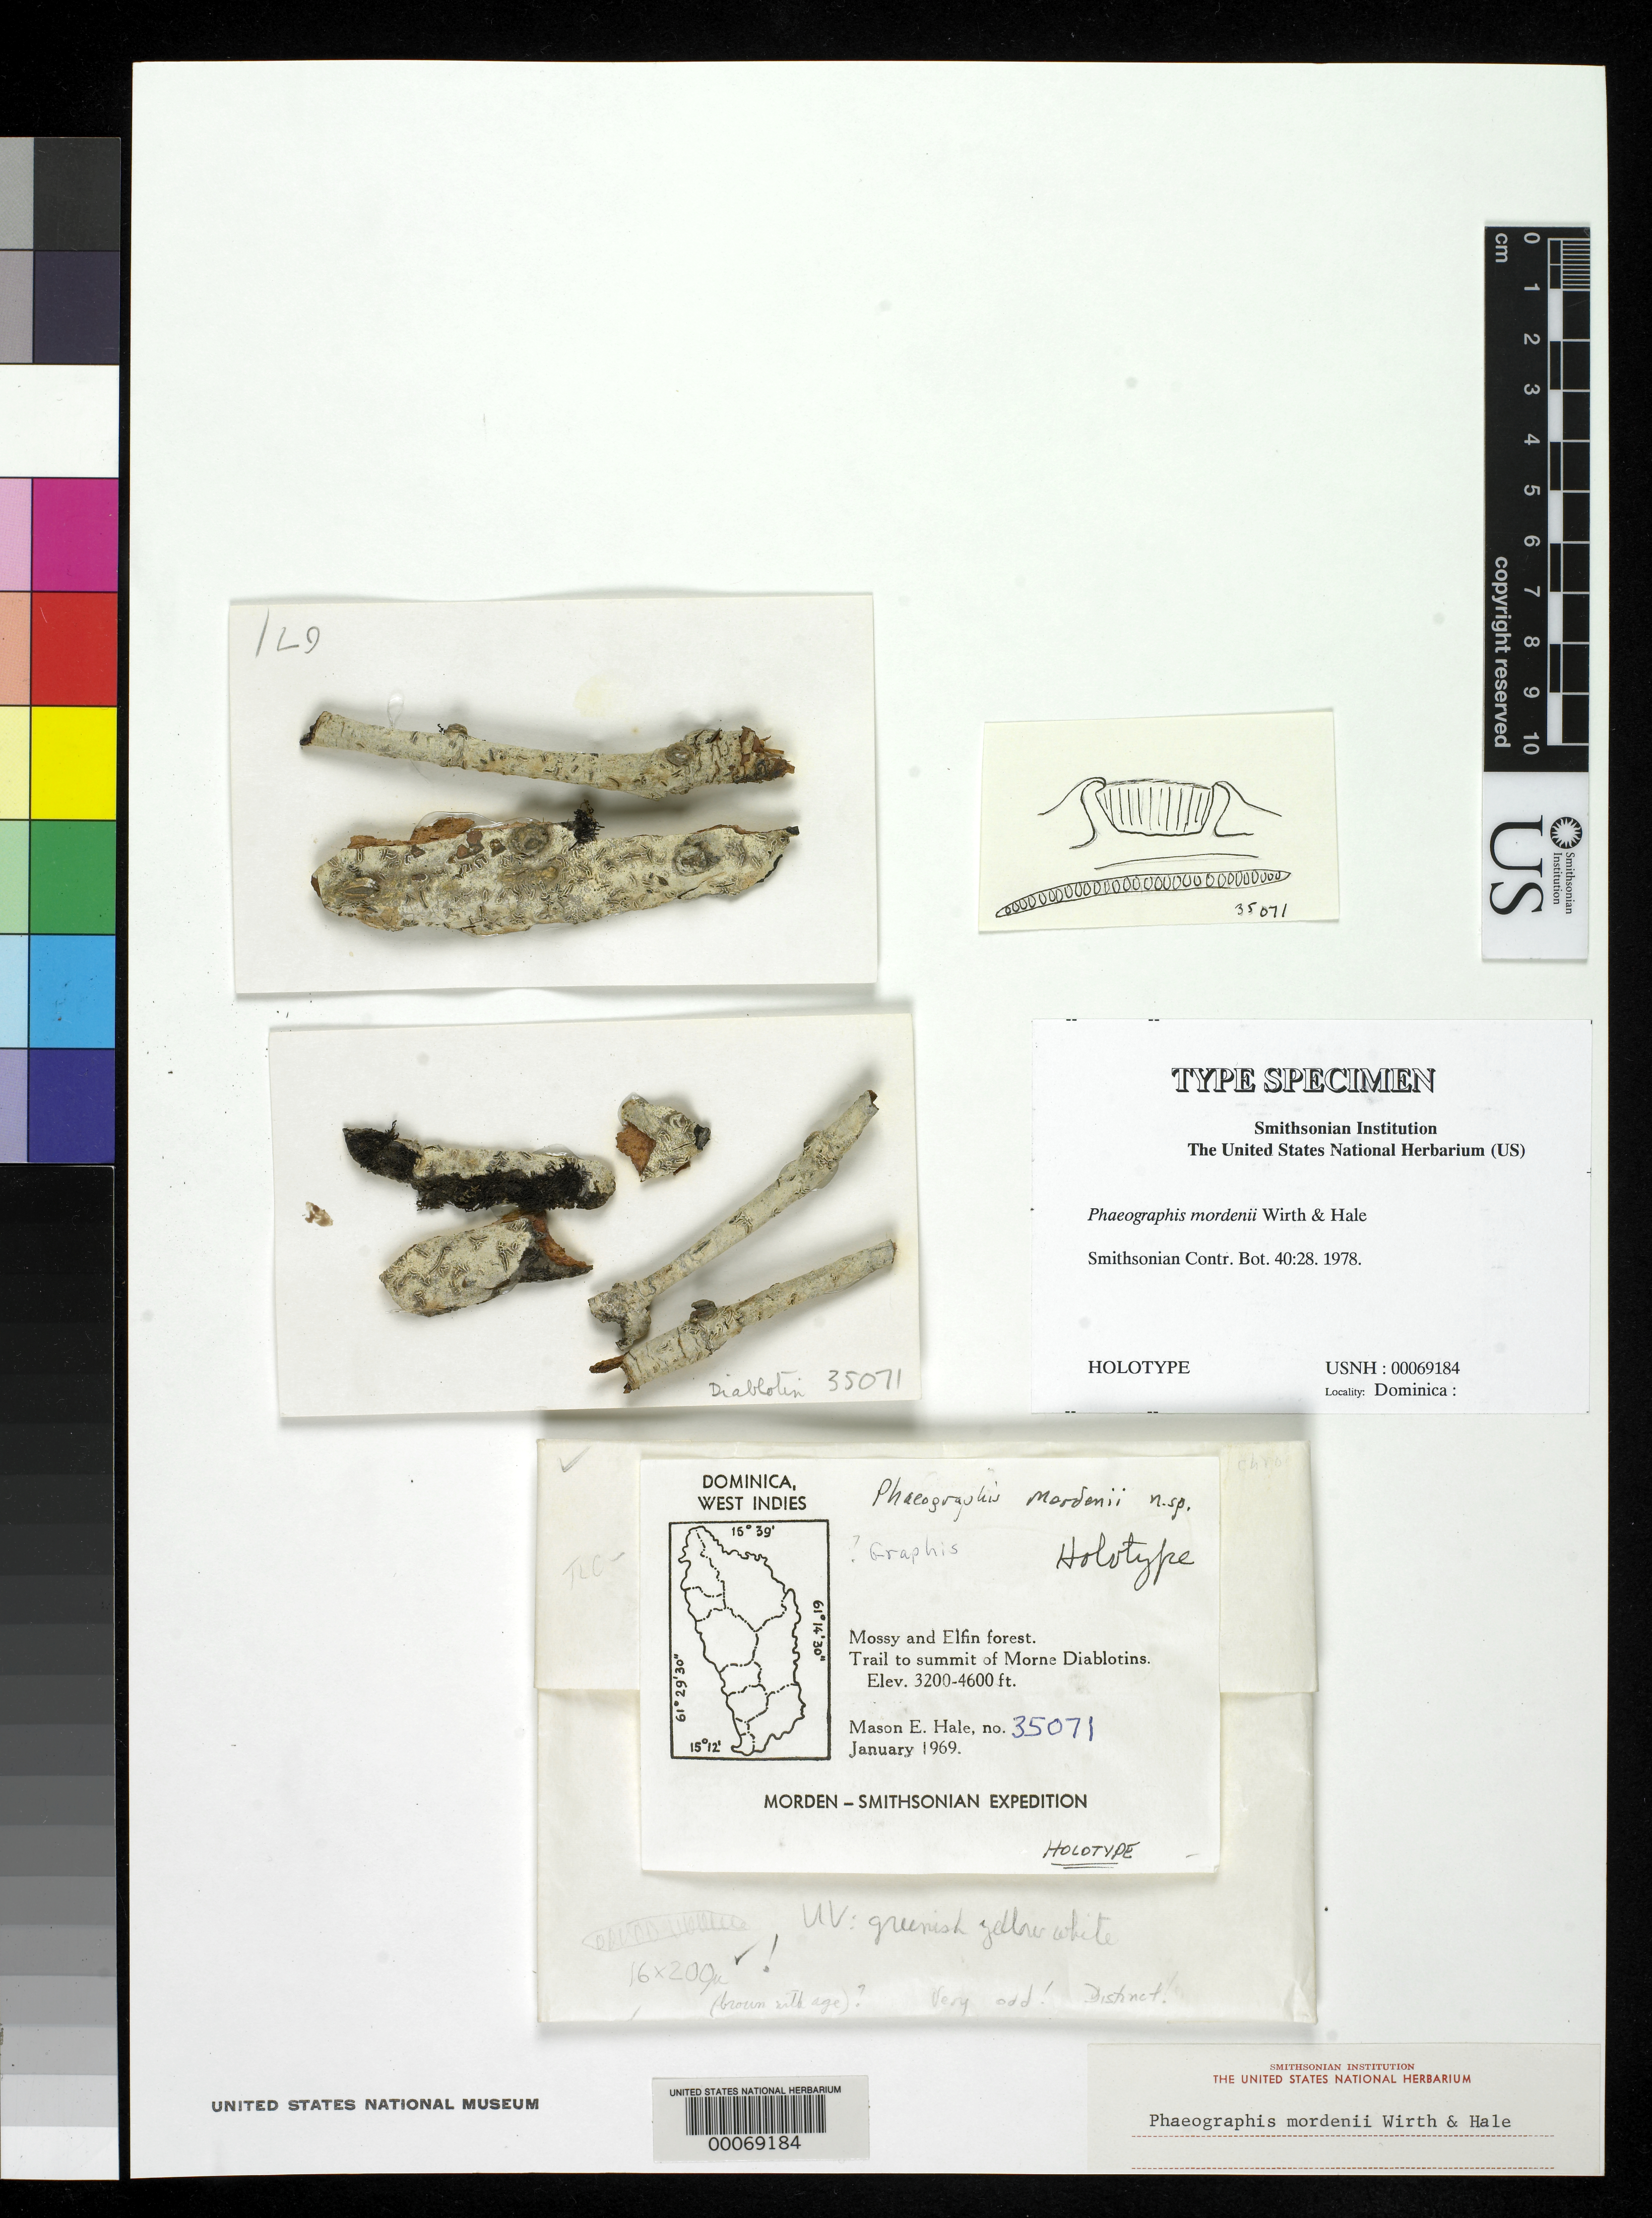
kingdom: Fungi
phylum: Ascomycota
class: Lecanoromycetes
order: Ostropales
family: Graphidaceae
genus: Phaeographis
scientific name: Phaeographis mordenii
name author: M. Wirth & Hale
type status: Holotype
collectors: M. Hale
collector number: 35071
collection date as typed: Jan 1969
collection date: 1969-01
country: Dominica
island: Dominica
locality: Trail to summit of Morne Diablotins.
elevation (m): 975